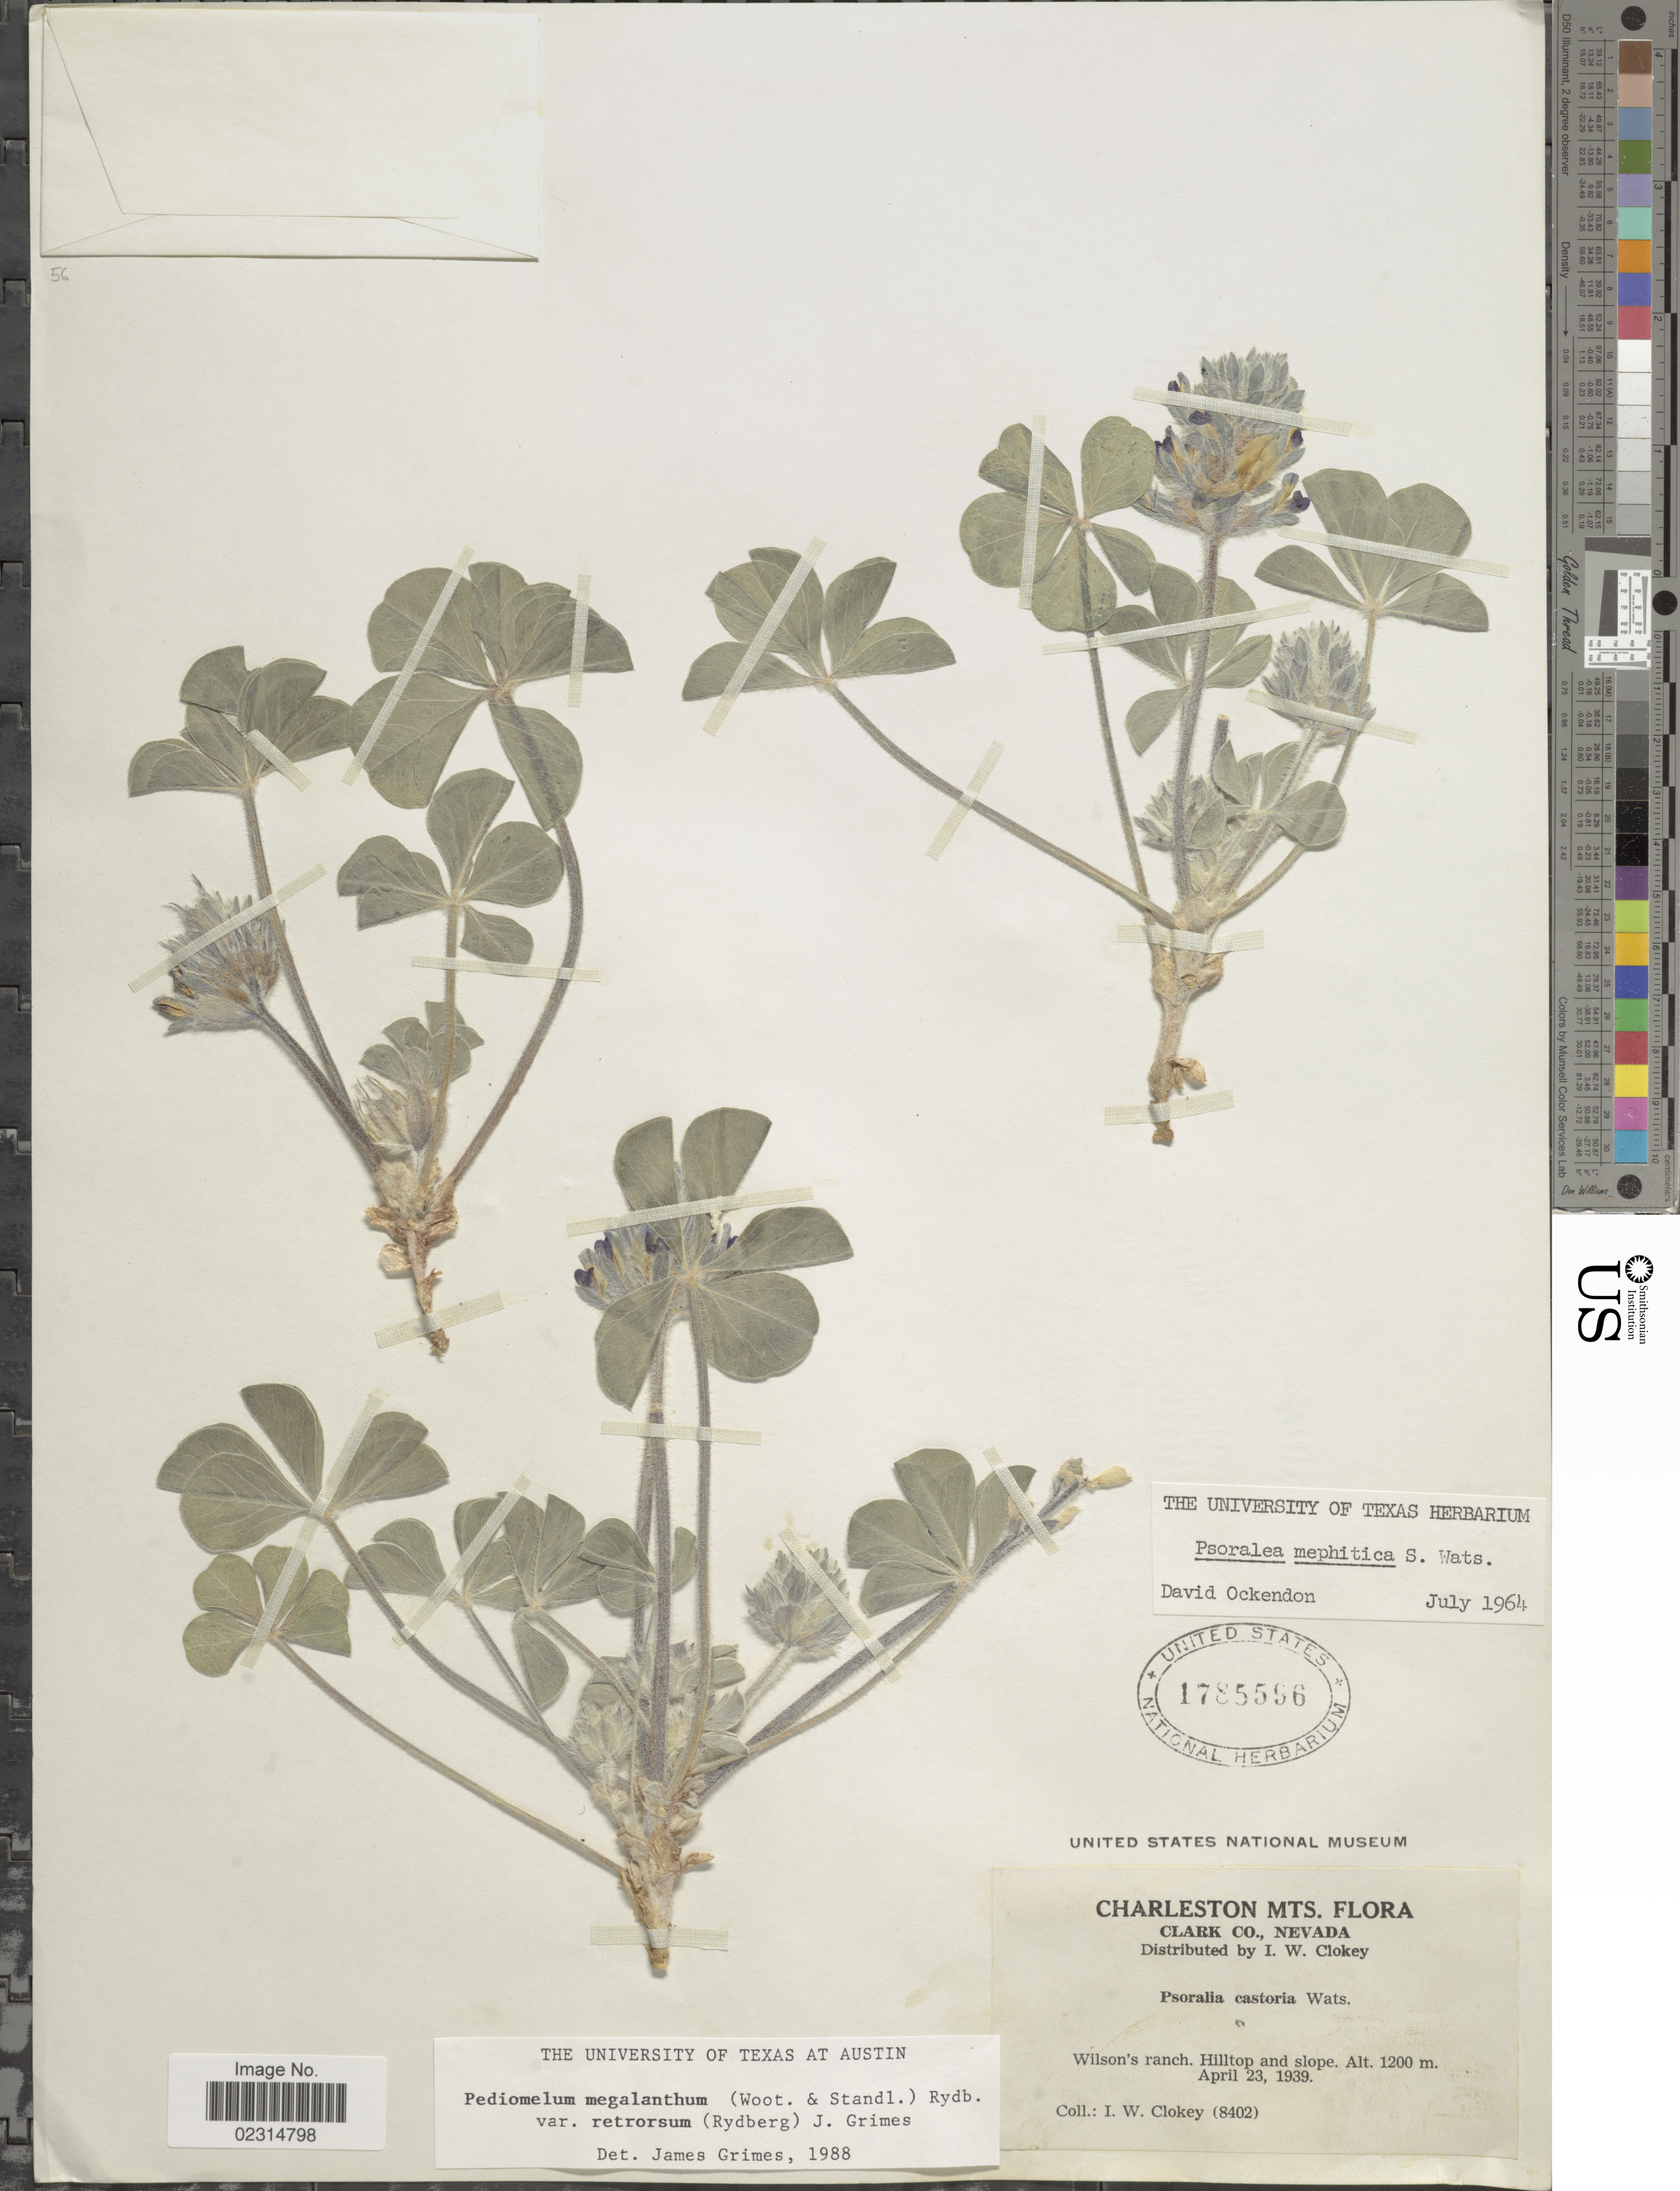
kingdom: Plantae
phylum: Tracheophyta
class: Magnoliopsida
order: Fabales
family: Fabaceae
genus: Pediomelum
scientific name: Pediomelum megalanthum var. retrorsum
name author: (Rydb.) J.W. Grimes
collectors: I. W. Clokey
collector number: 8402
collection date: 1939-04-23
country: United States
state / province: Nevada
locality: Charleston Mts, Clark Co., Wilson's ranch, Hilltop and slope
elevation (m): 1200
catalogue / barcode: US 1785596